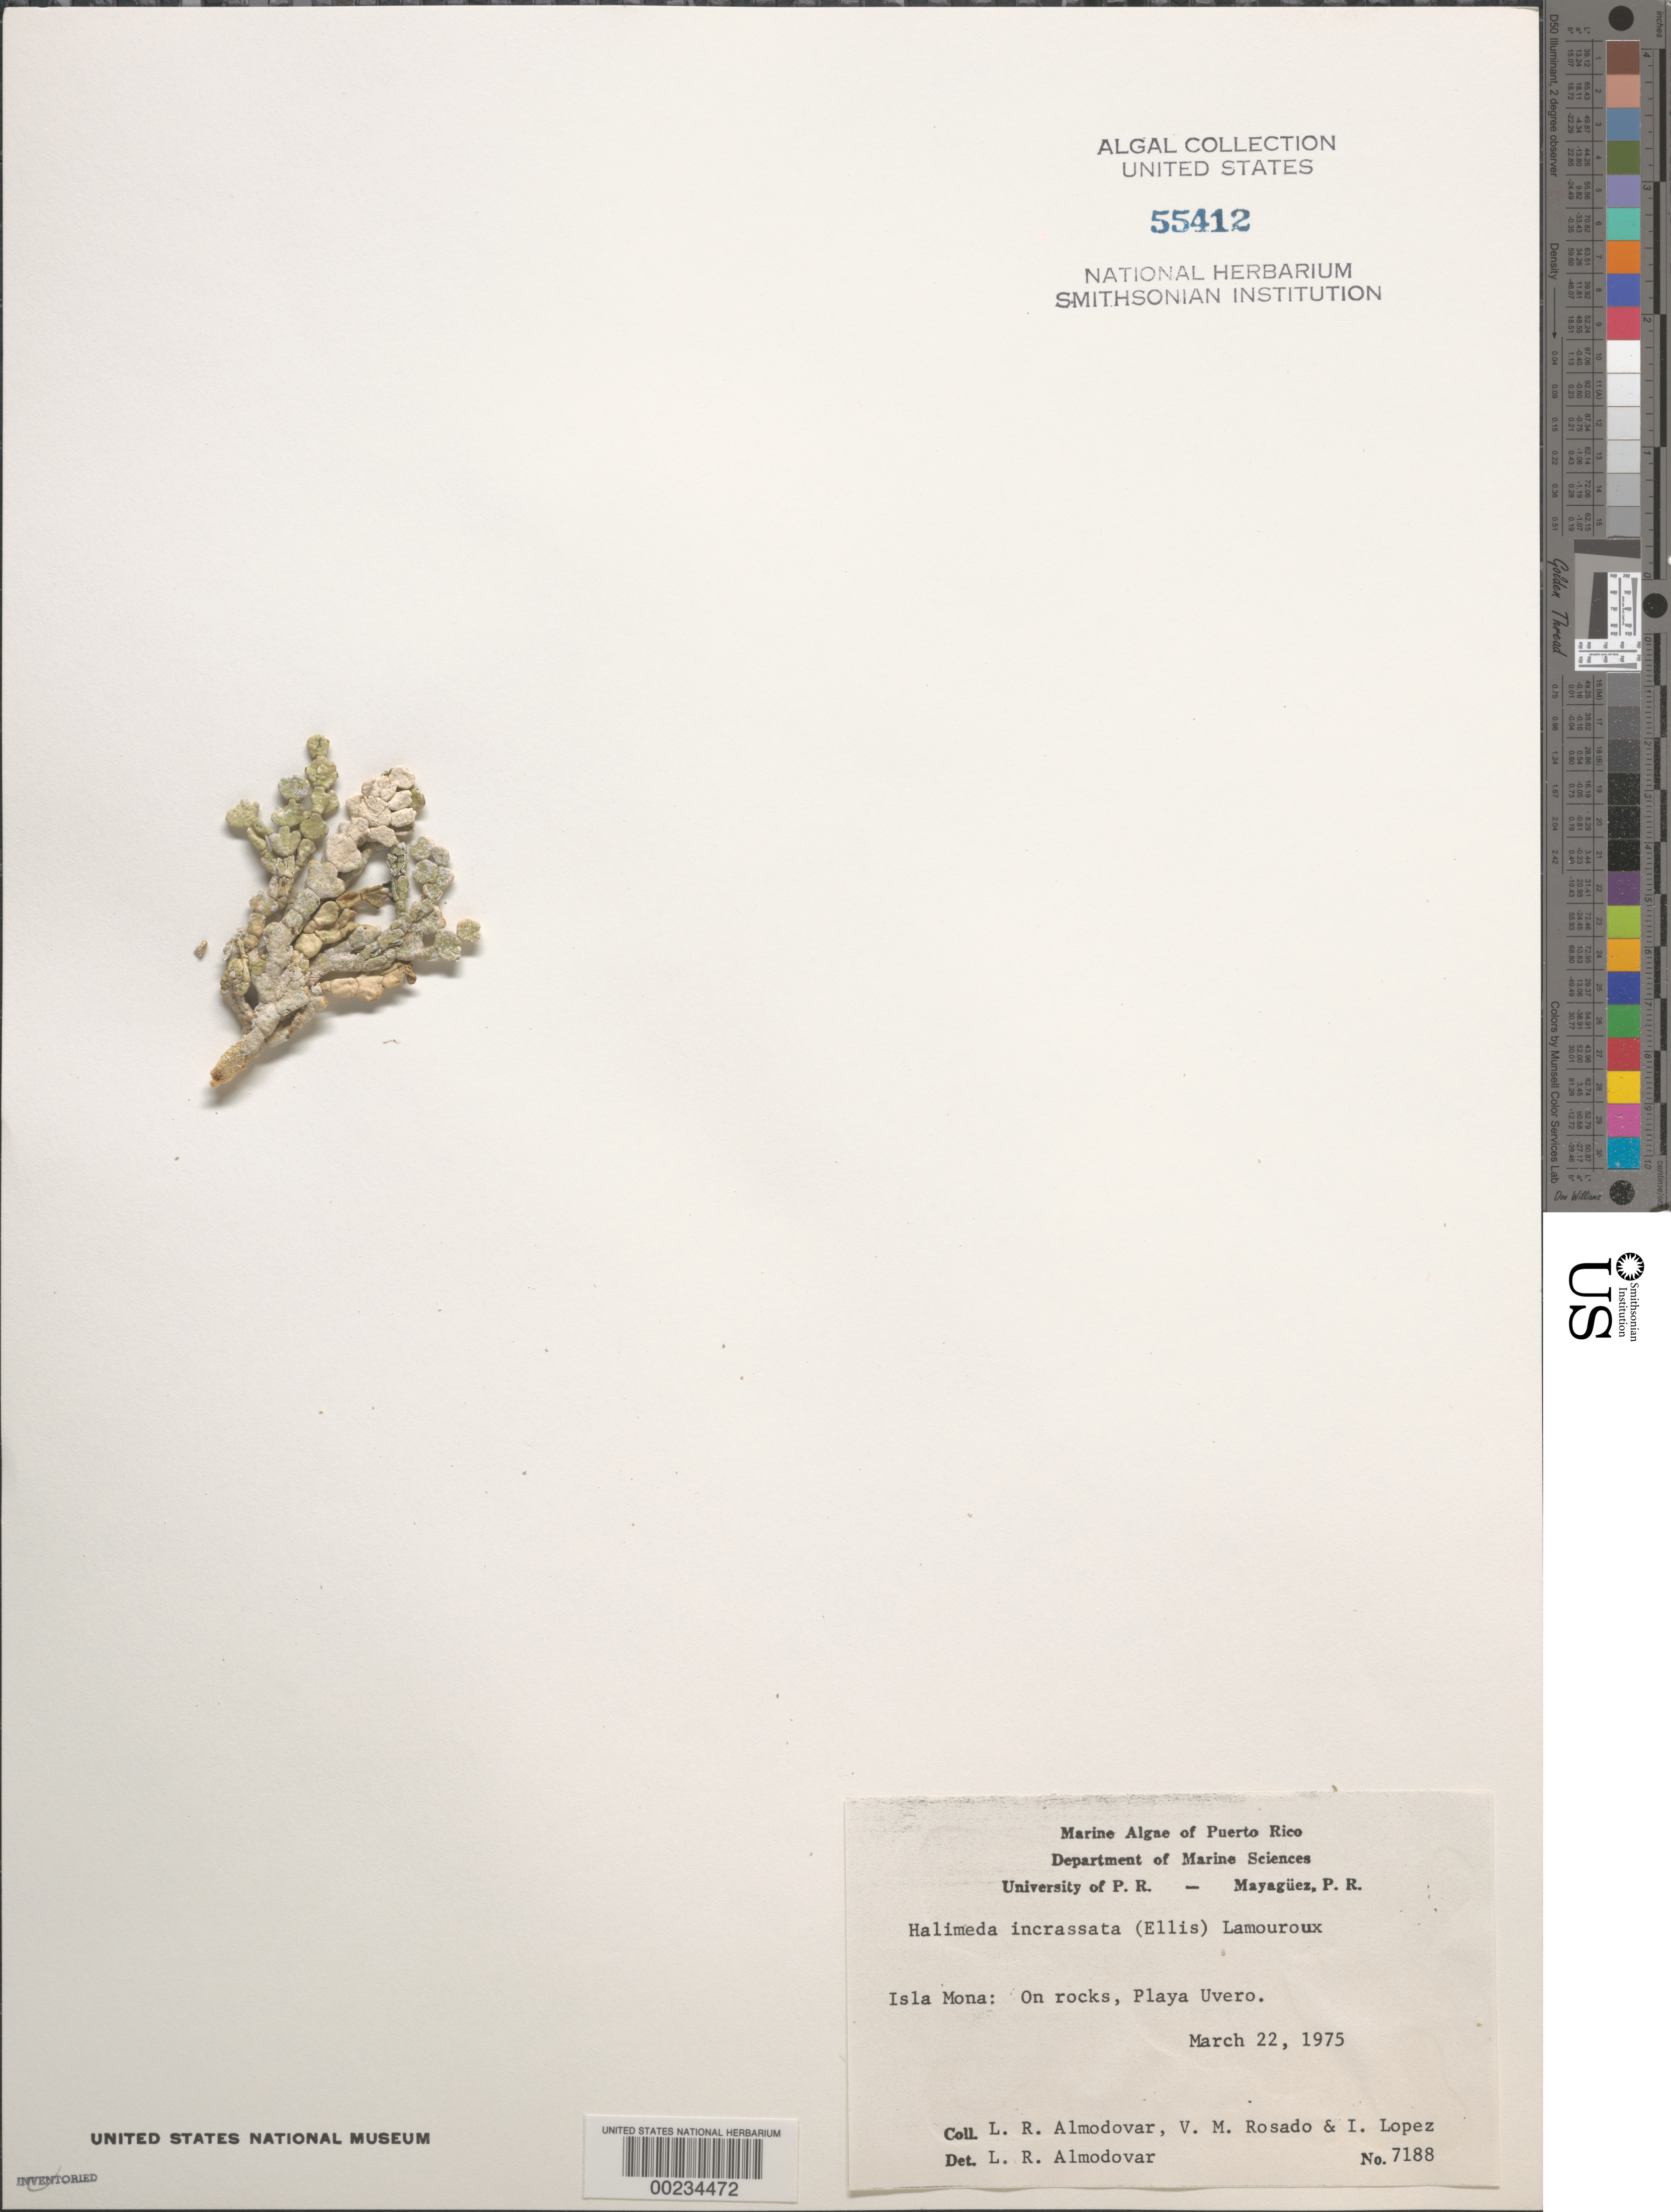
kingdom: Plantae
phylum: Chlorophyta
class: Ulvophyceae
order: Bryopsidales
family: Halimedaceae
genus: Halimeda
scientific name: Halimeda incrassata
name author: (J. Ellis) J.V.Lamouroux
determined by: Almodovar, L. R.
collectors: L. Almodovar, V. Rosado & I. Lopéz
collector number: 7188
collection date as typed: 22 Mar 1975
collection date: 1975-03-22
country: Puerto Rico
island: Isla de Mona (Isla Mona)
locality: Playa Uvero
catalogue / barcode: US 55412